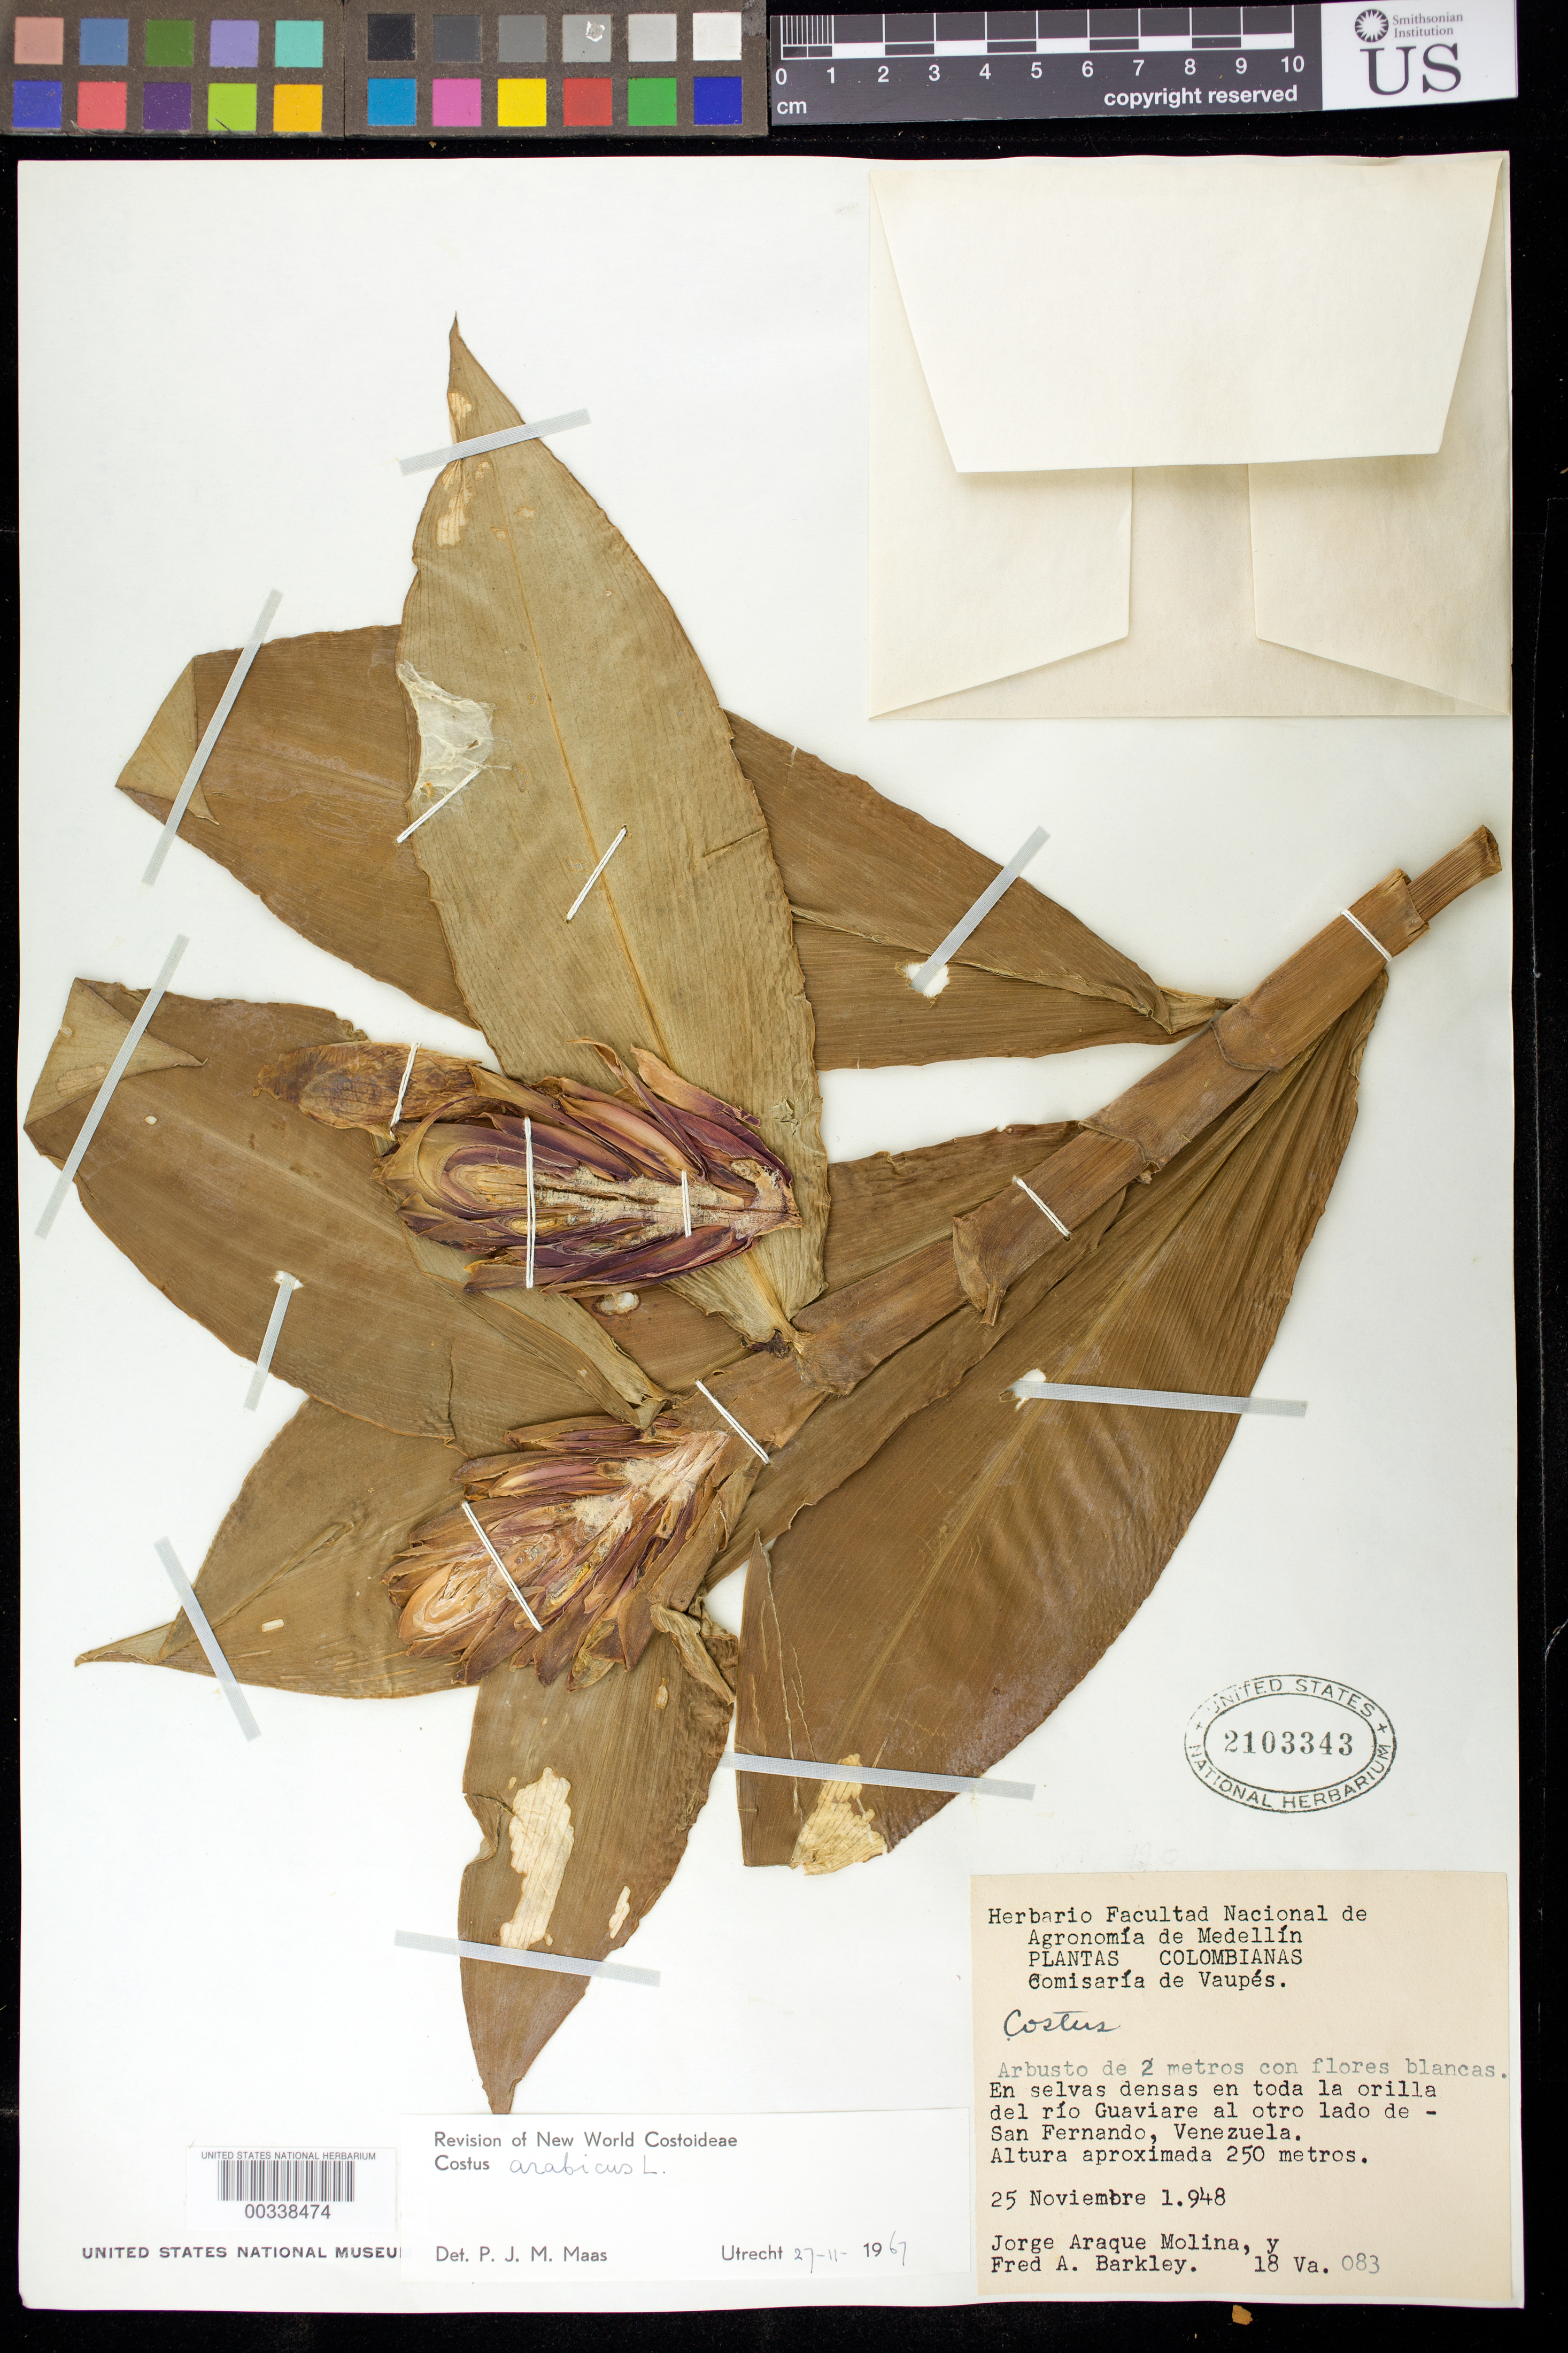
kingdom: Plantae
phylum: Tracheophyta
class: Liliopsida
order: Zingiberales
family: Costaceae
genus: Costus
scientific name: Costus arabicus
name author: L.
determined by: Maas, Paul J. M.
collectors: J. Araque Molina & F. A. Barkley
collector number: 18va.083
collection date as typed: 25 Nov 1948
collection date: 1948-11-25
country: Colombia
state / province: Vaupés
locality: En selvas densas en toda la Orila del Rio Guaviare al otro Lado de - San Fernando, Venezuela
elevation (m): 250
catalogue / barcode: US 2103343